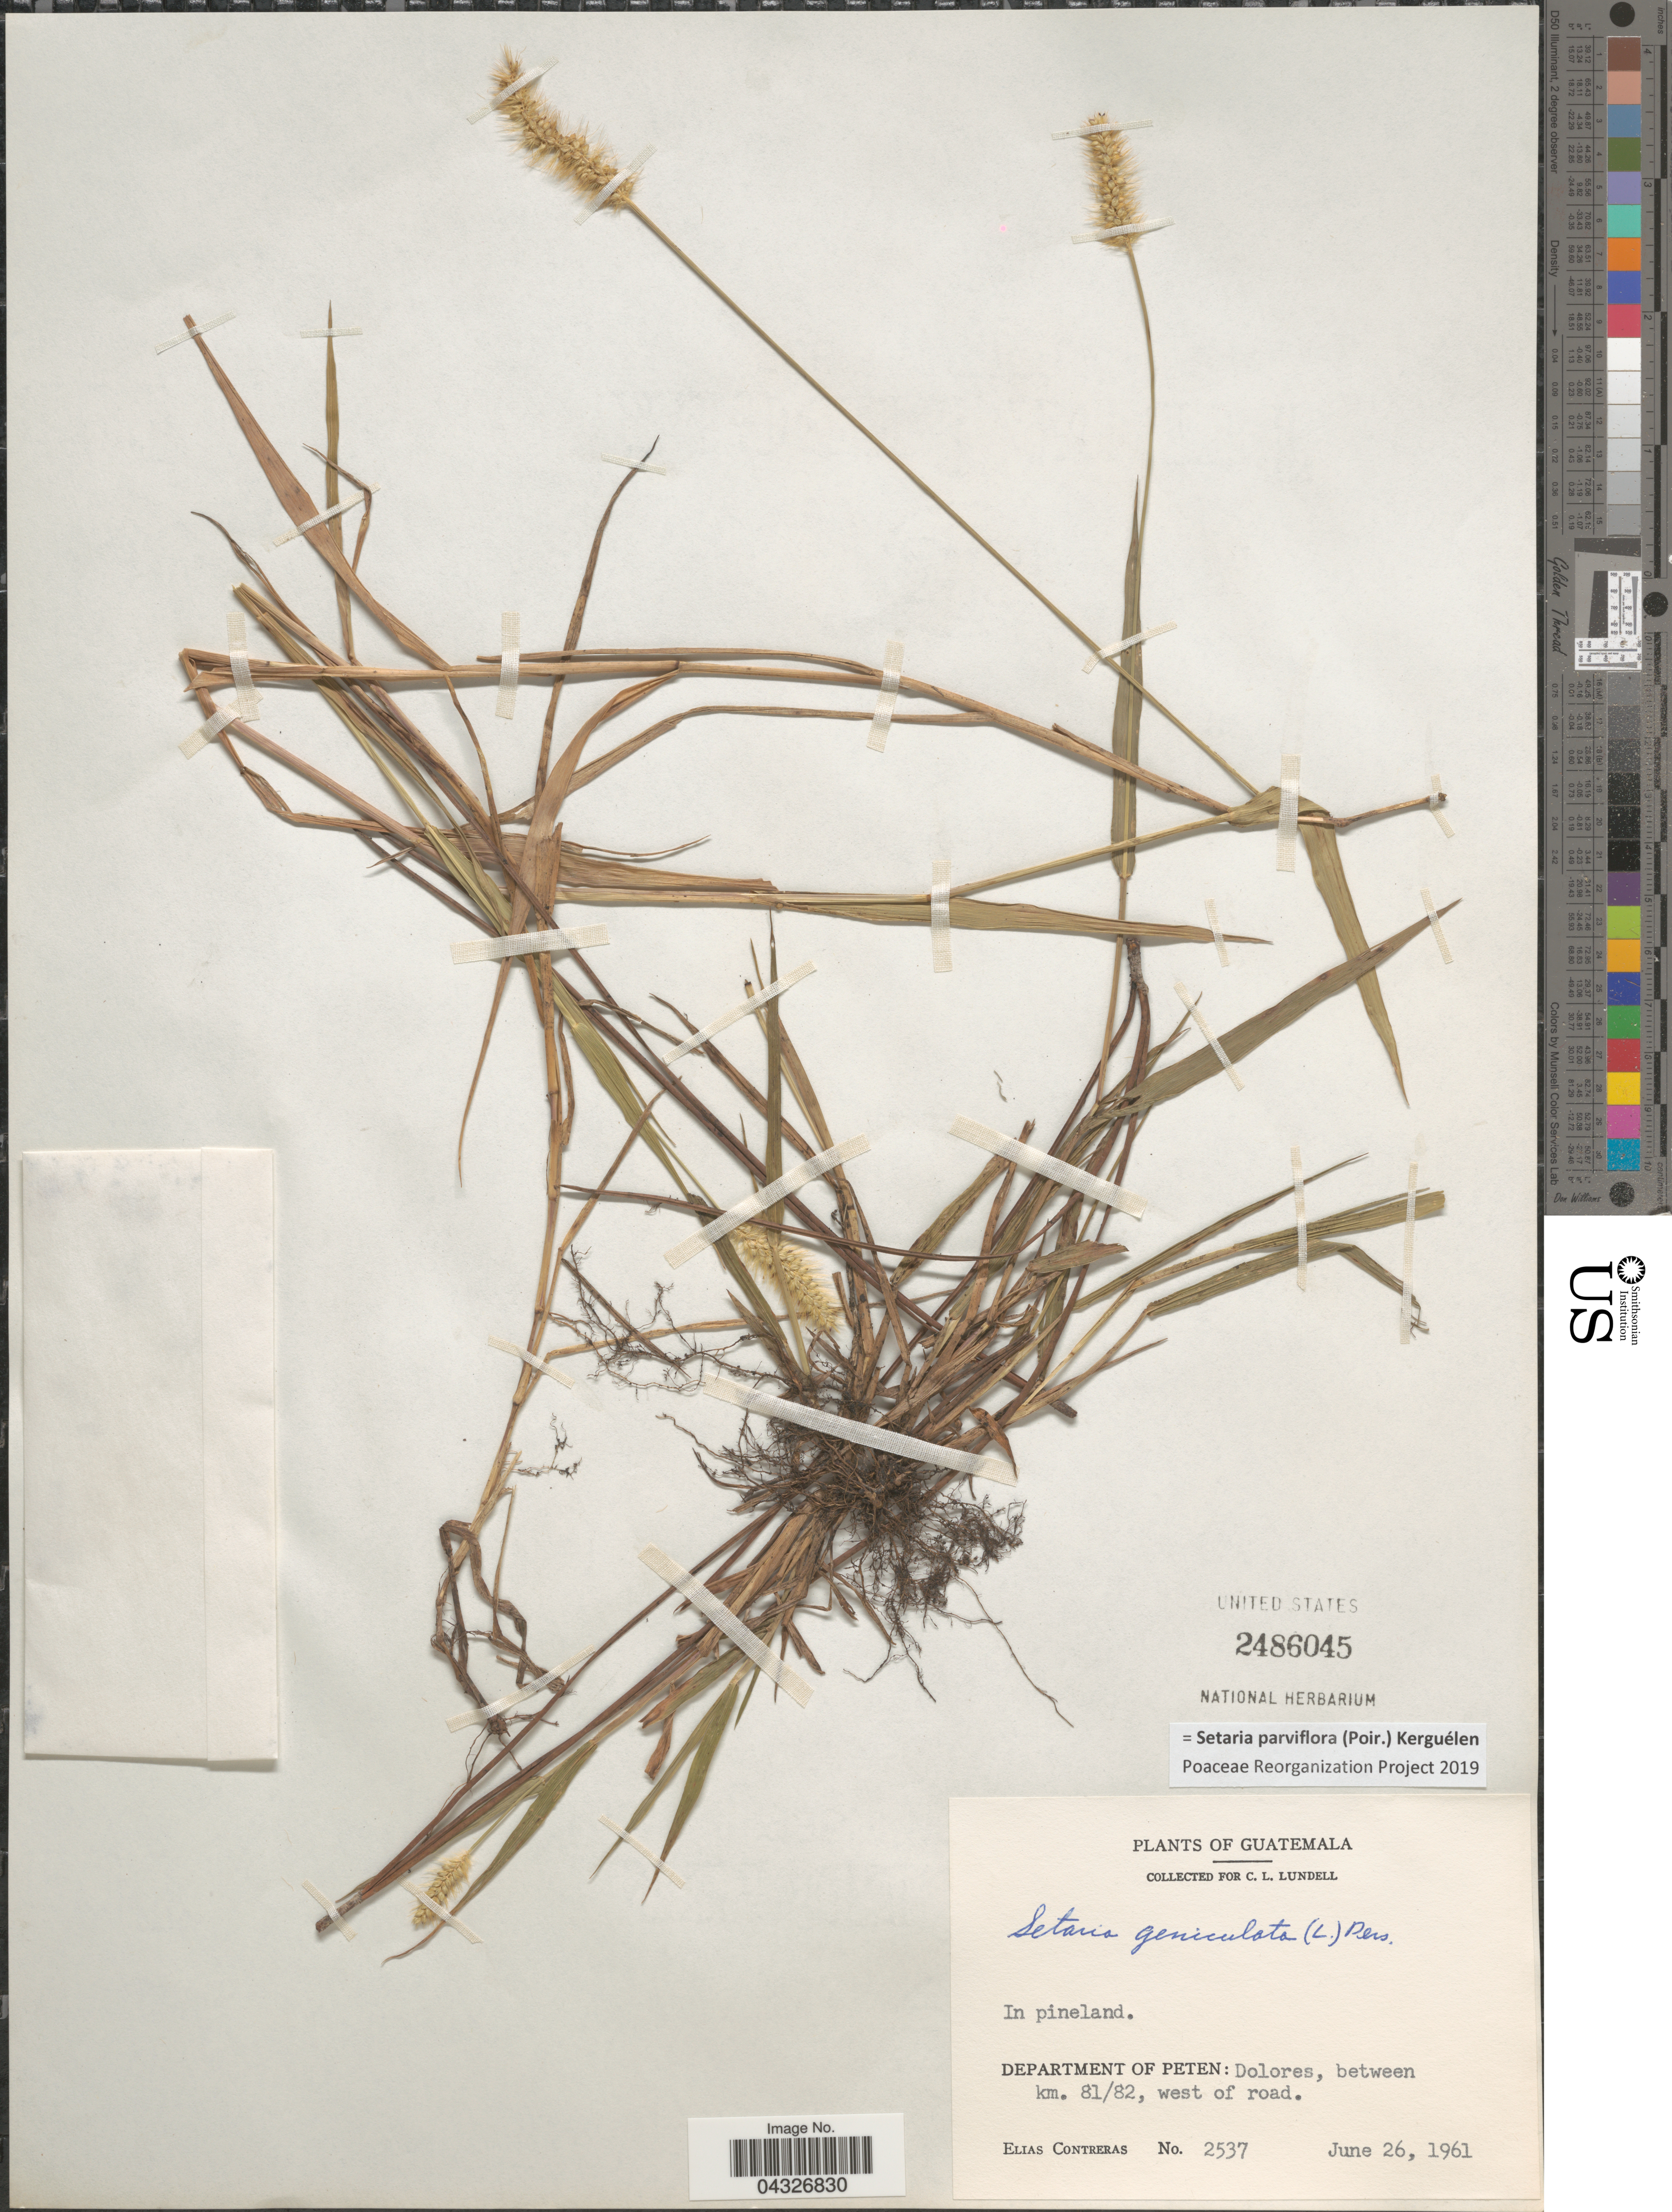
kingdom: Plantae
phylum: Tracheophyta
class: Liliopsida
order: Poales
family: Poaceae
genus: Setaria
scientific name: Setaria parviflora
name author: (Poir.) Kerguélen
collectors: E. Contreras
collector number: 2537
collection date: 1961-06-26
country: Guatemala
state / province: El Peten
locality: Department of Peten: Dolores, between km. 81/82, west of road.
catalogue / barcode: US 2486045